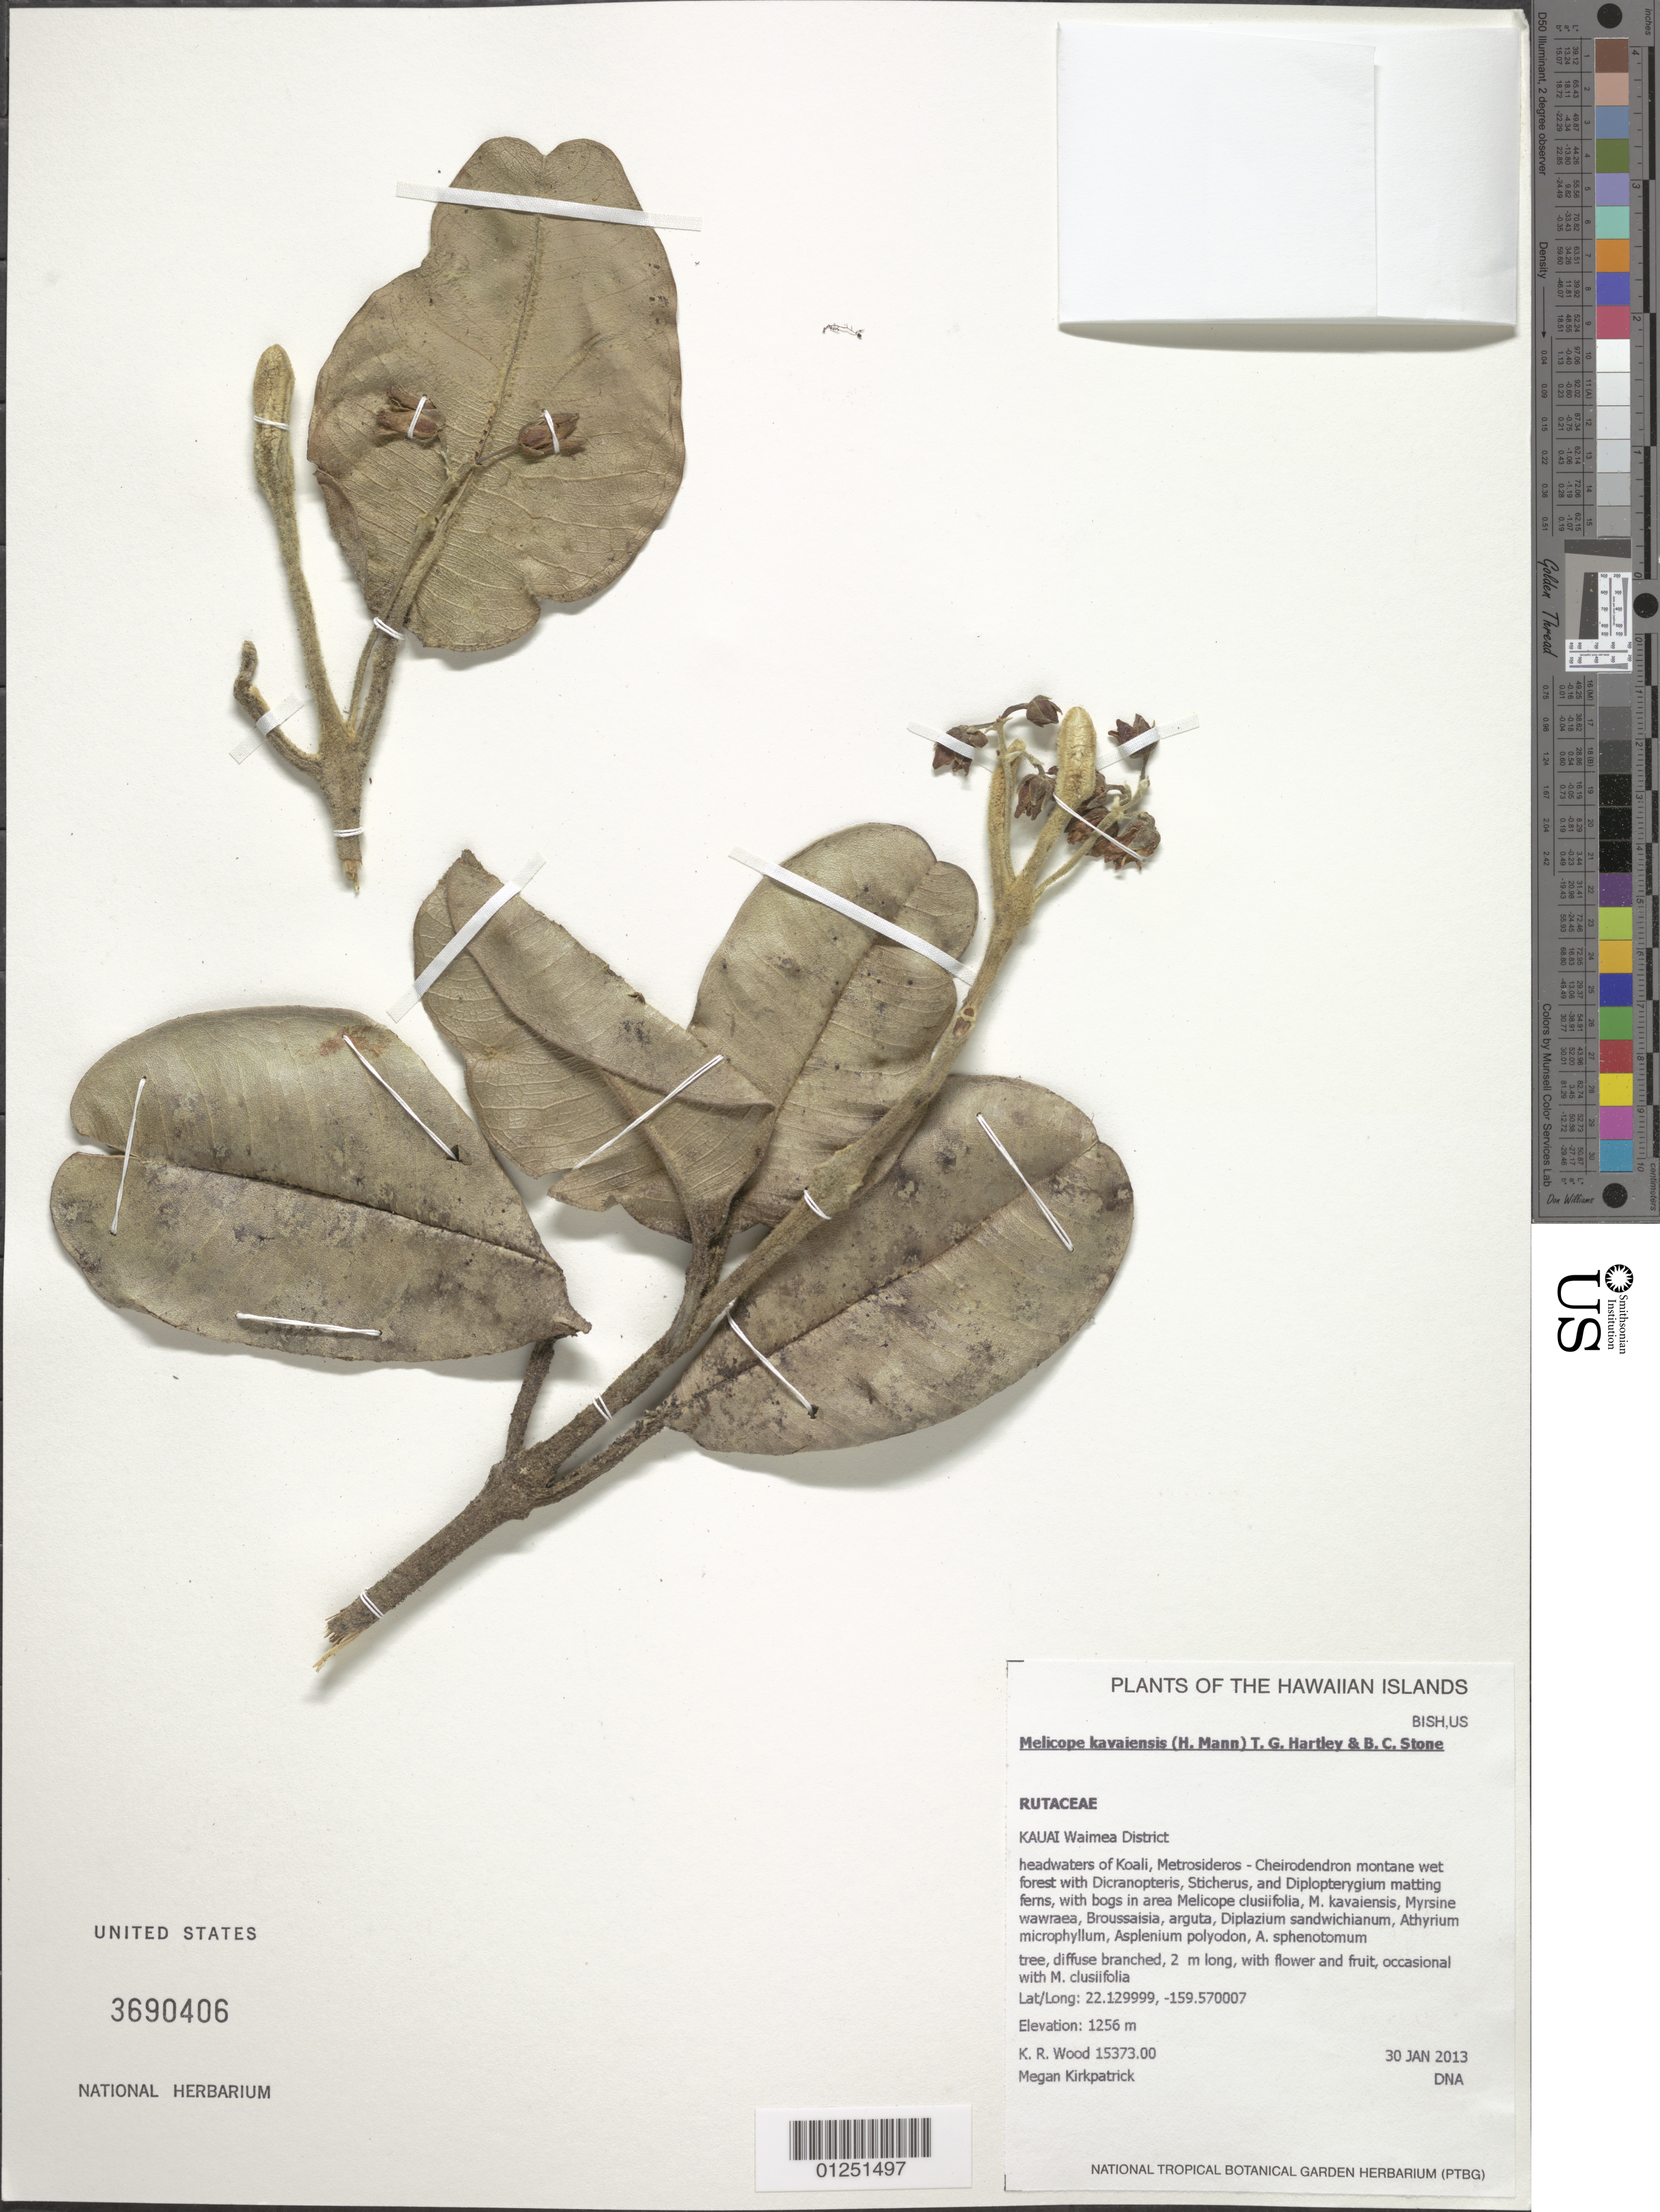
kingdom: Plantae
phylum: Tracheophyta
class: Magnoliopsida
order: Sapindales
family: Rutaceae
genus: Melicope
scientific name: Melicope kavaiensis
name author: (H. Mann) T.G. Hartley & B.C. Stone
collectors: K. R. Wood & M. Kirkpatrick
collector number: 15373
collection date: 2013-01-30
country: United States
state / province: Hawaii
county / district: Kauai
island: Kaua'i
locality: Waimea District, headwaters of Koali.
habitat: Montane wet forest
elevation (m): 1256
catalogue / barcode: US 3690406